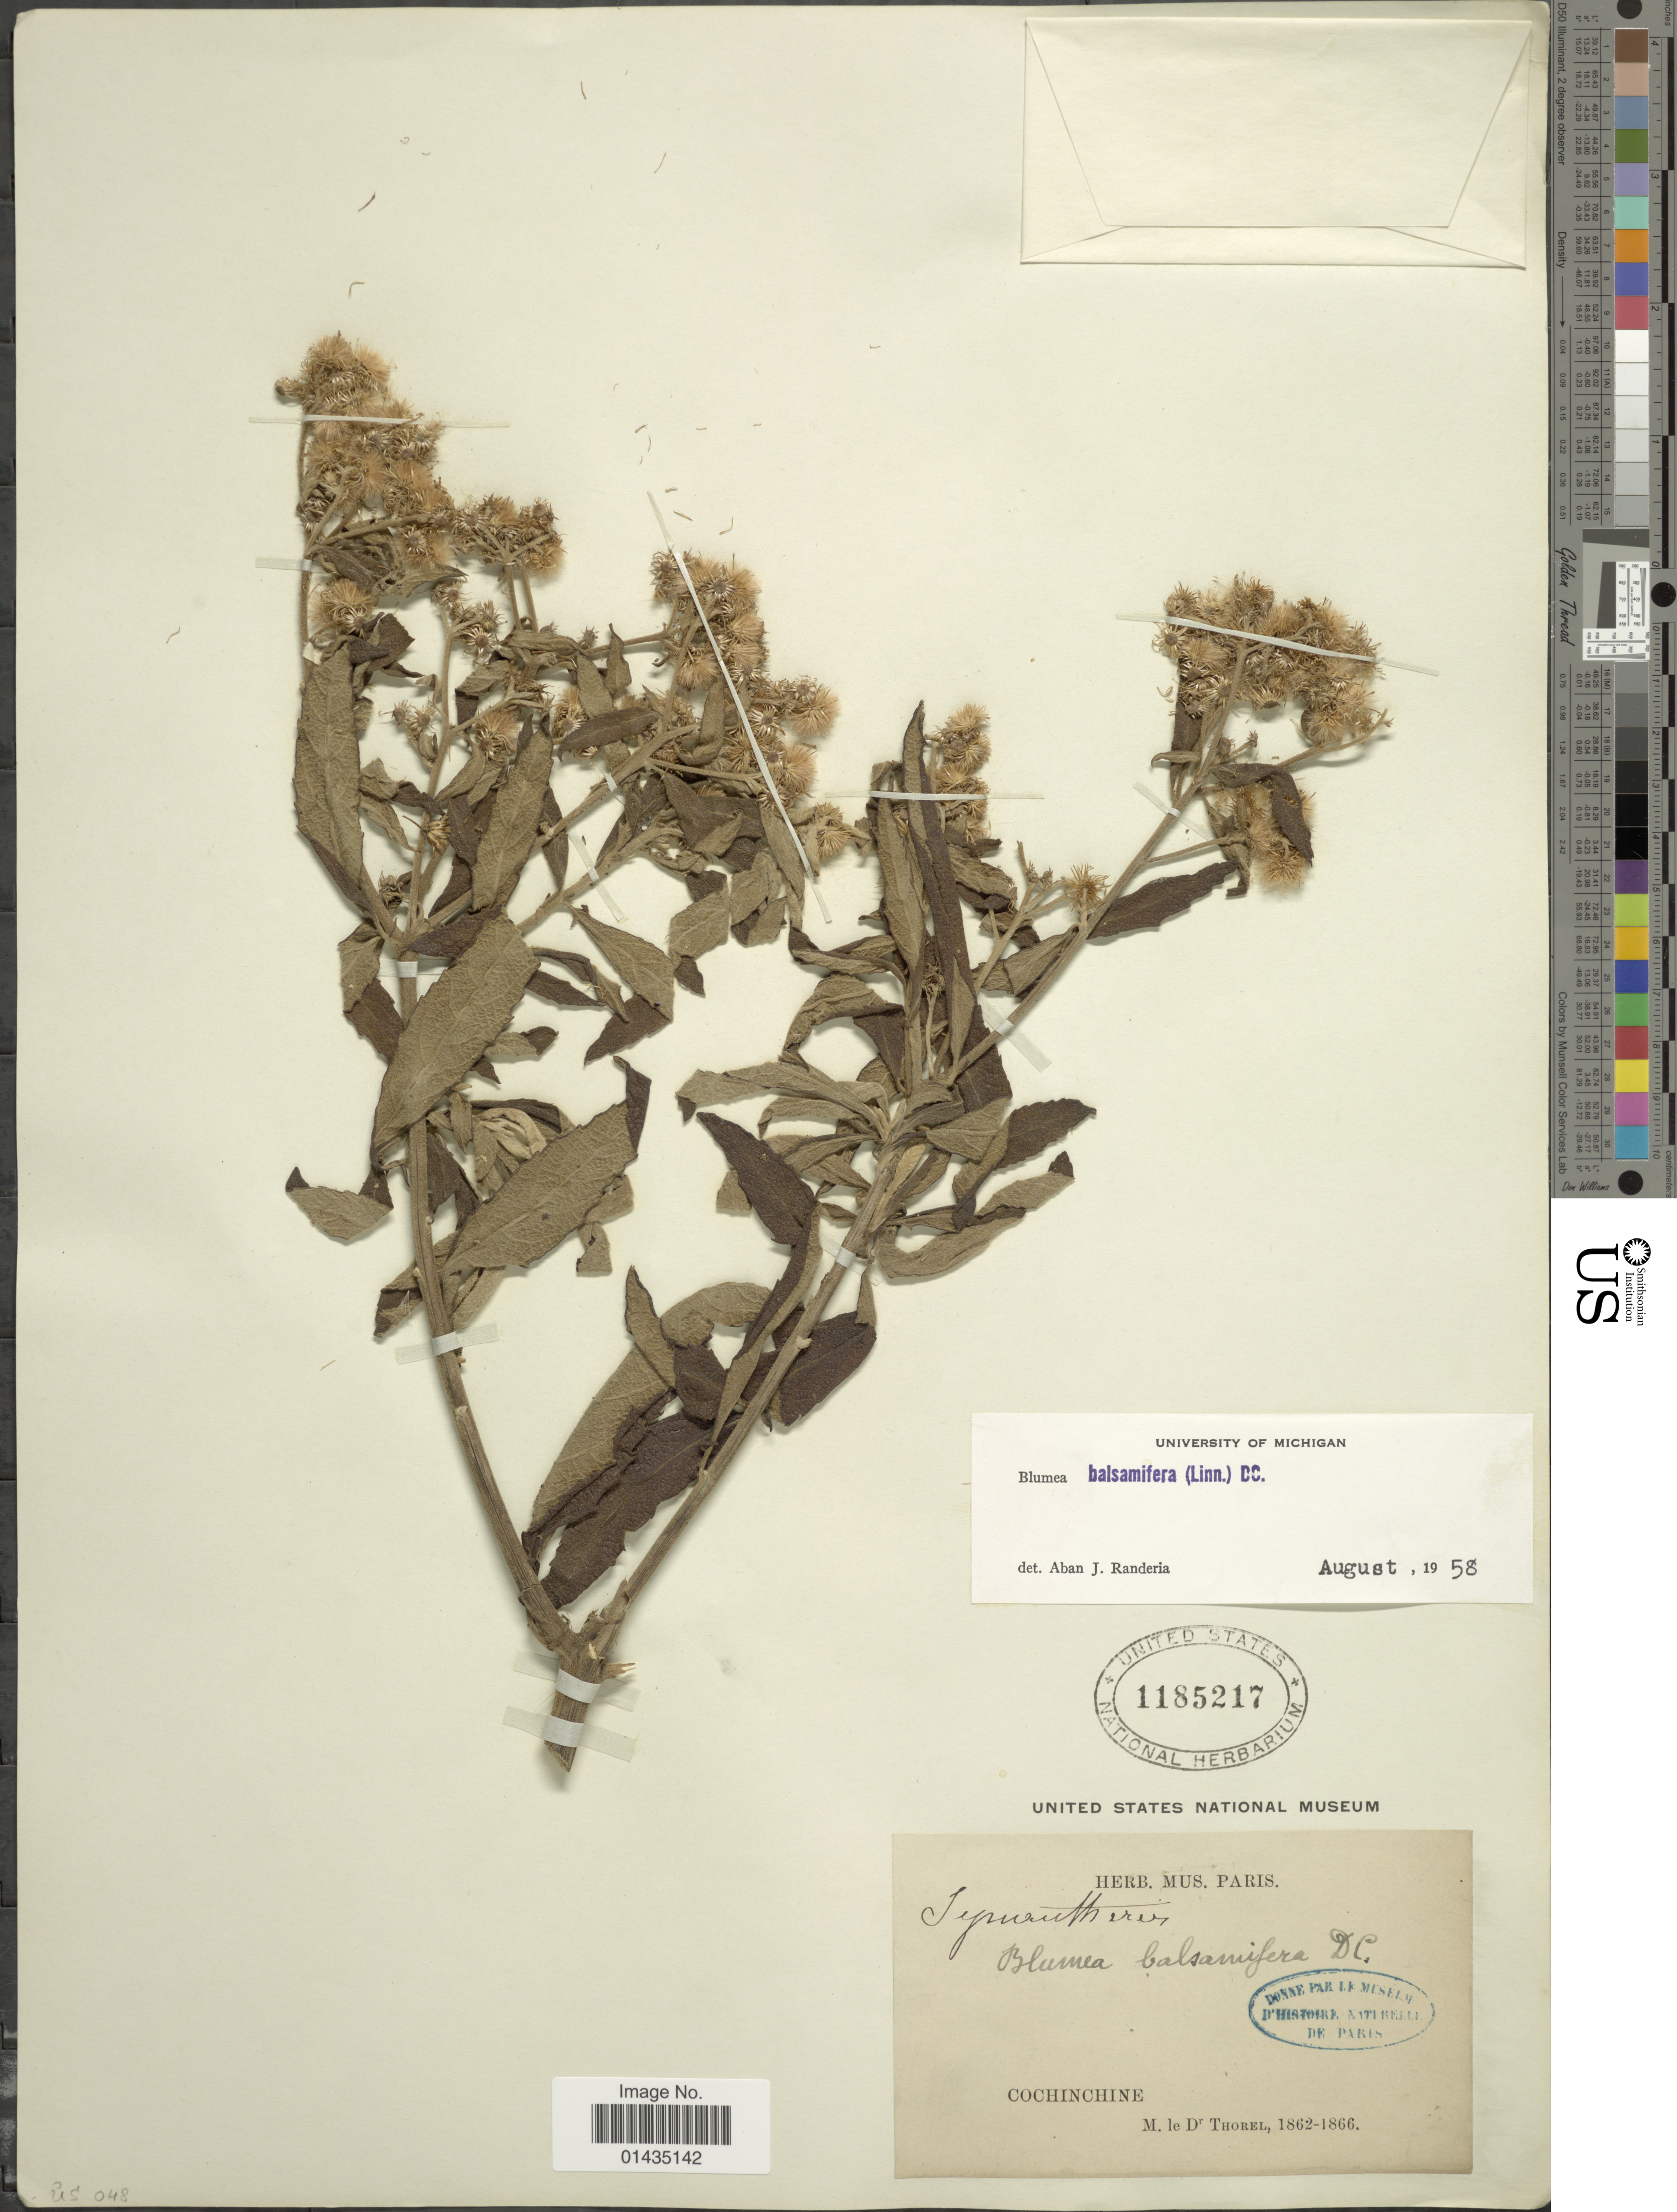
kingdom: Plantae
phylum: Tracheophyta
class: Magnoliopsida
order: Asterales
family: Asteraceae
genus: Blumea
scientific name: Blumea balsamifera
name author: (L.) DC.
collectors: Thorel, M. "M. [=Monsieur] Thorel" DO NOT USE (error for C. Thorel)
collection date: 1862/1866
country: Vietnam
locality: Cochinchine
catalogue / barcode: US 1185217